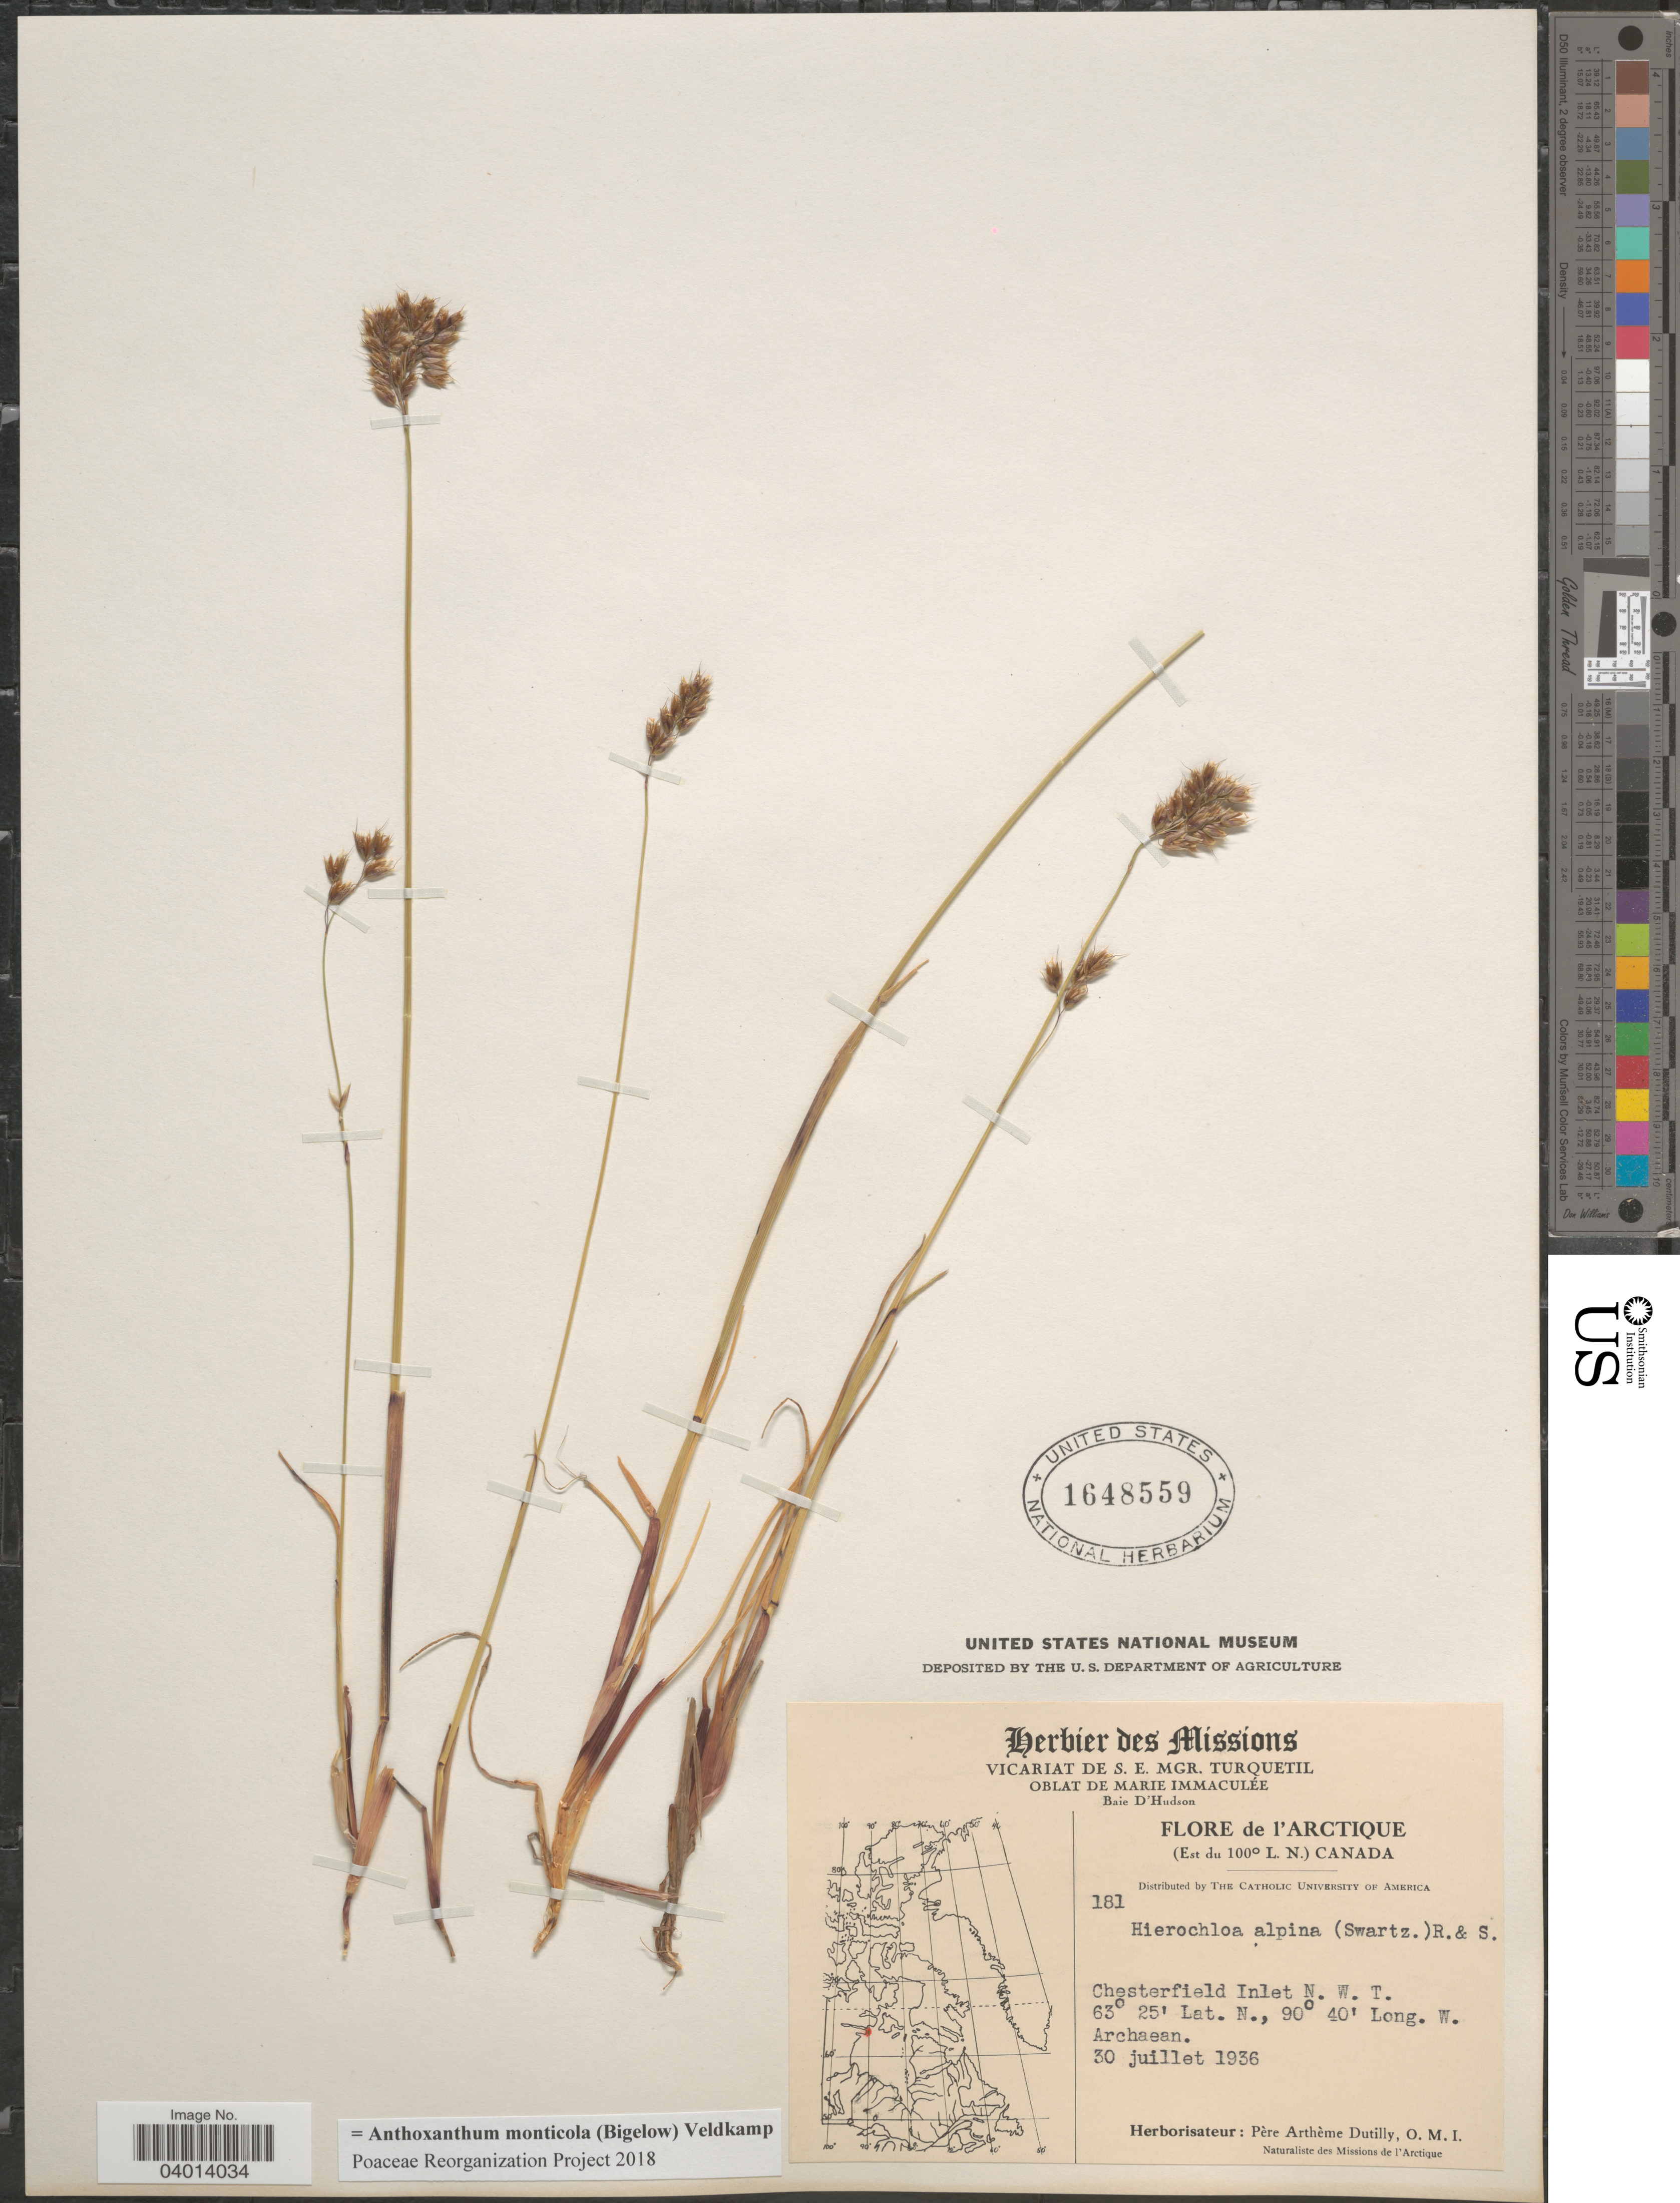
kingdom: Plantae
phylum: Tracheophyta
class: Liliopsida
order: Poales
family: Poaceae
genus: Anthoxanthum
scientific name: Anthoxanthum monticola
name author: (Bigelow) Veldkamp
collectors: P. Dutilly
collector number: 181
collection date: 1936-07-30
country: Canada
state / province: Northwest Territories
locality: L'Arctique. Chesterfield Inlet.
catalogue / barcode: US 1648559